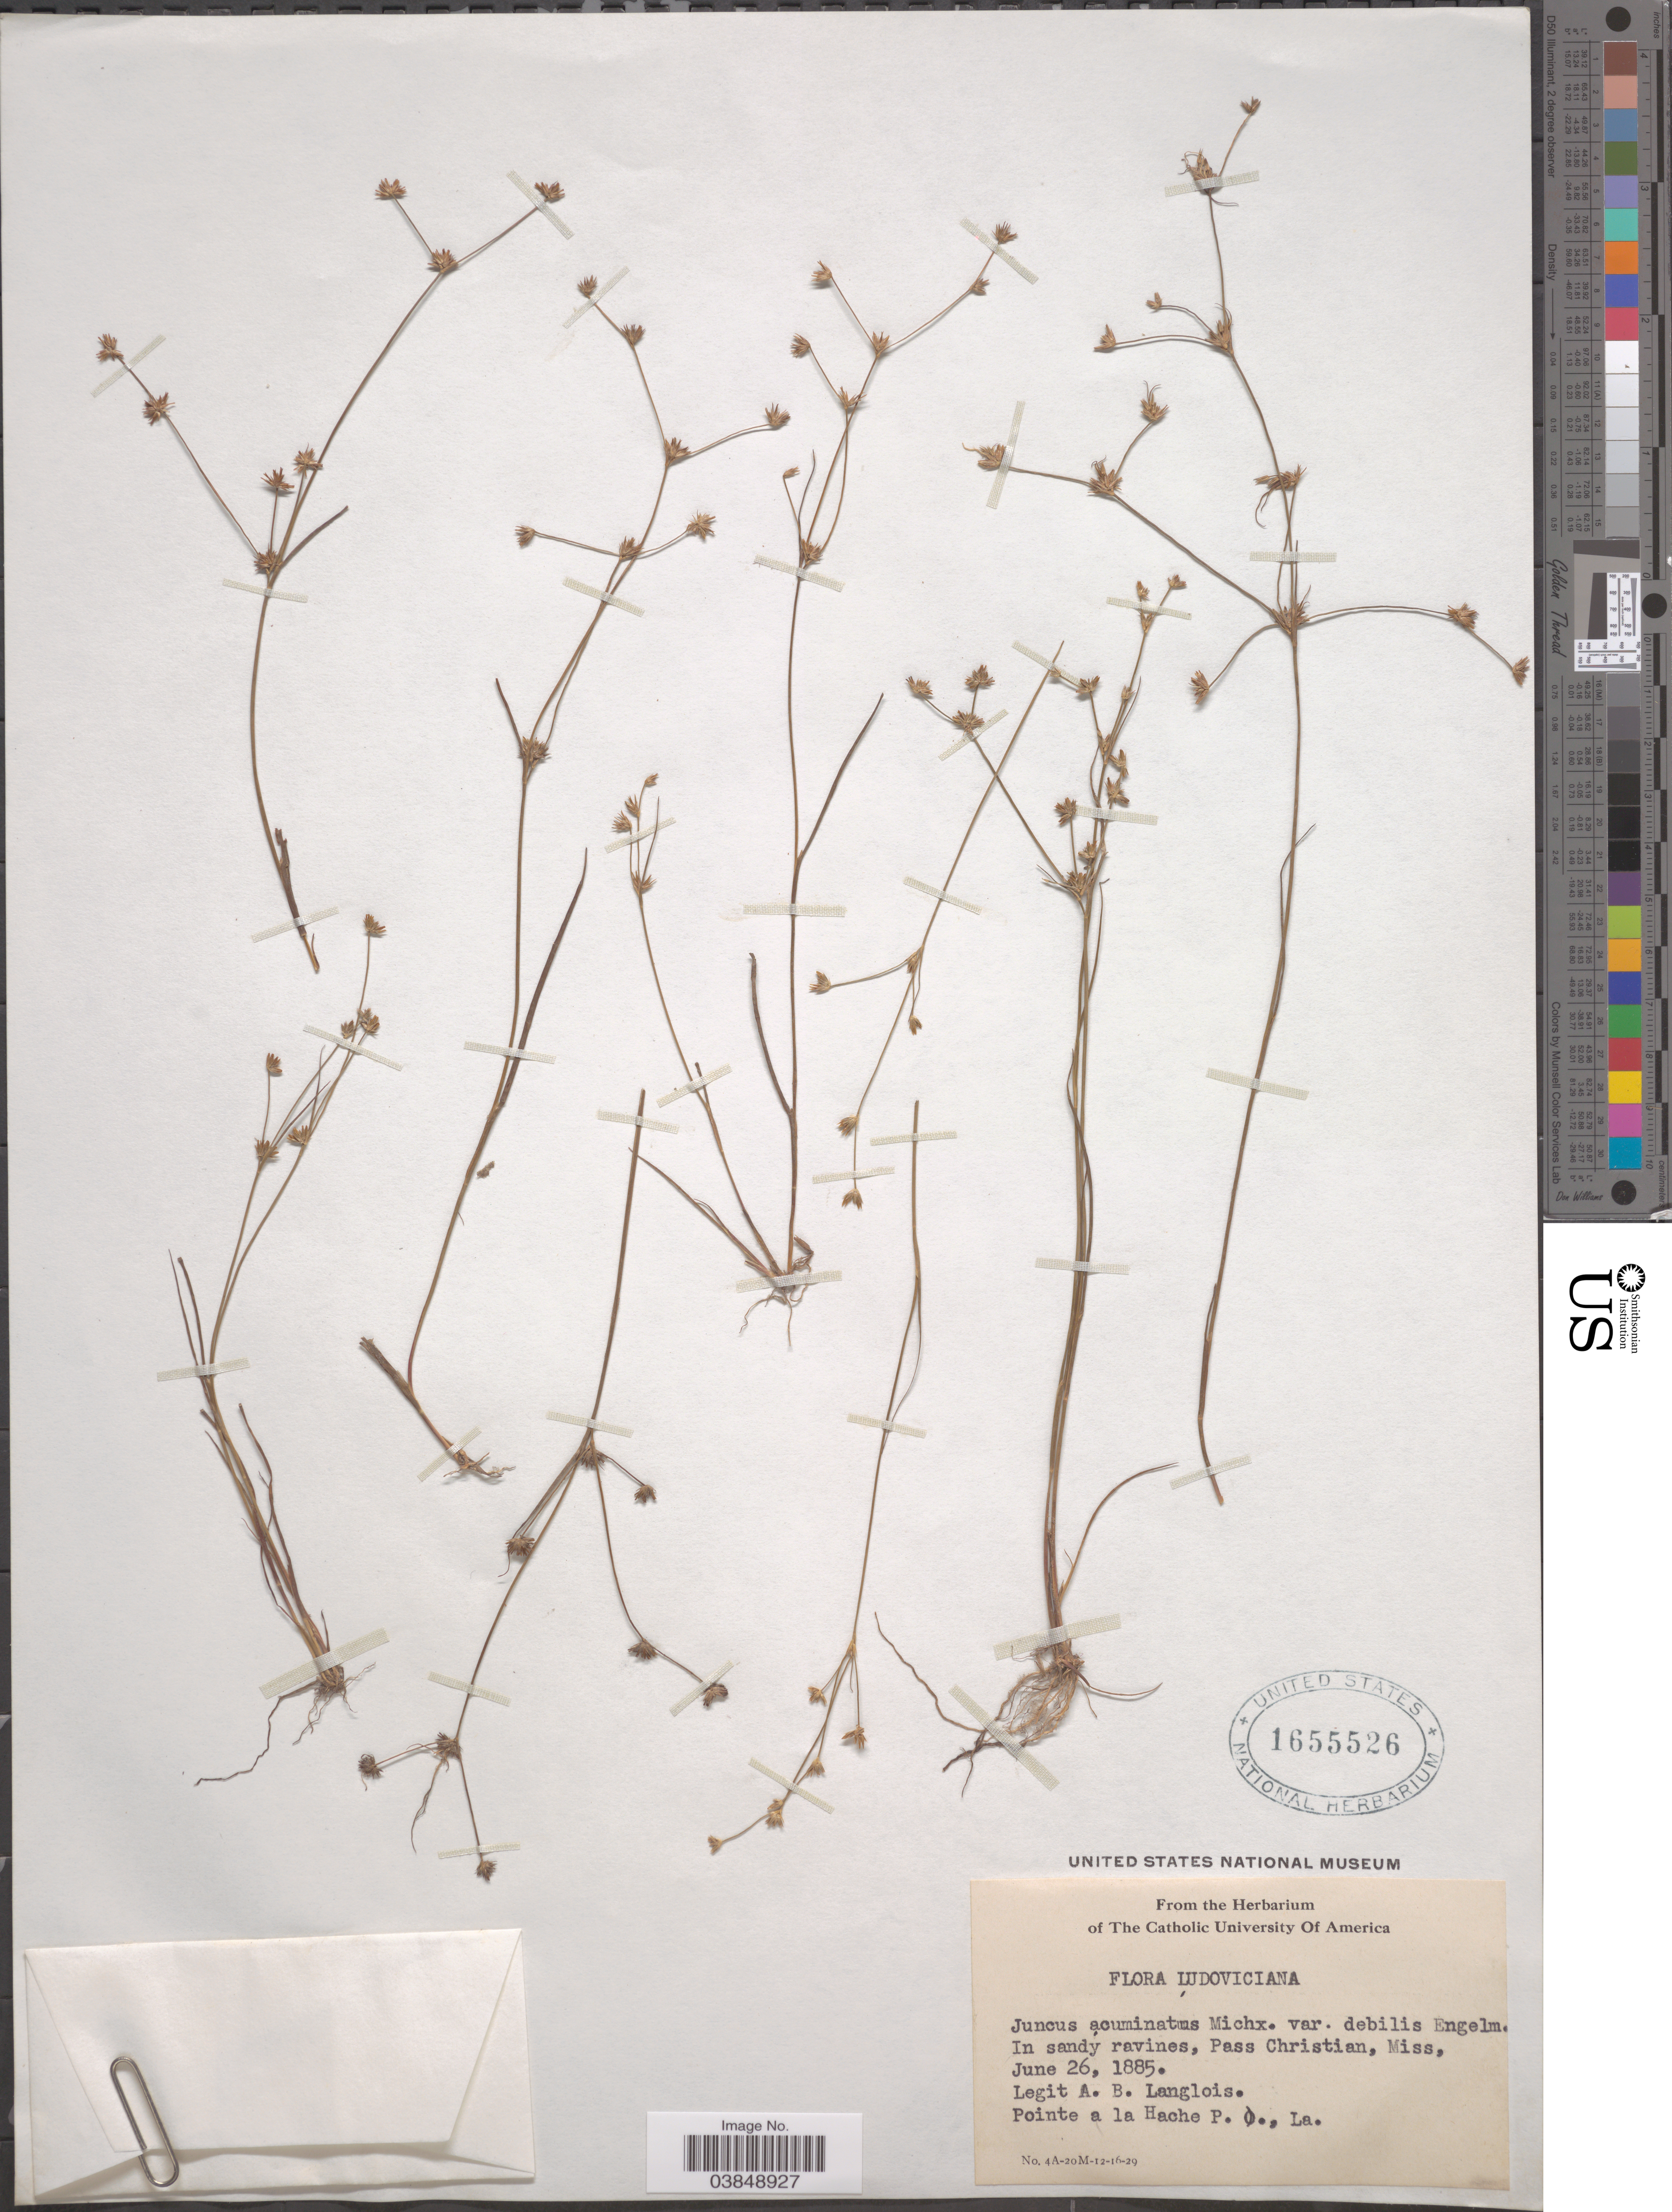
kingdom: Plantae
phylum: Tracheophyta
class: Liliopsida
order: Poales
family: Juncaceae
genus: Juncus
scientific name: Juncus acuminatus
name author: Michx.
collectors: A. Langlois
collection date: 1885-06-26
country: United States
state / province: Mississippi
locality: Ludoviciana. Pass Christian.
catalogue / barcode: US 1655526